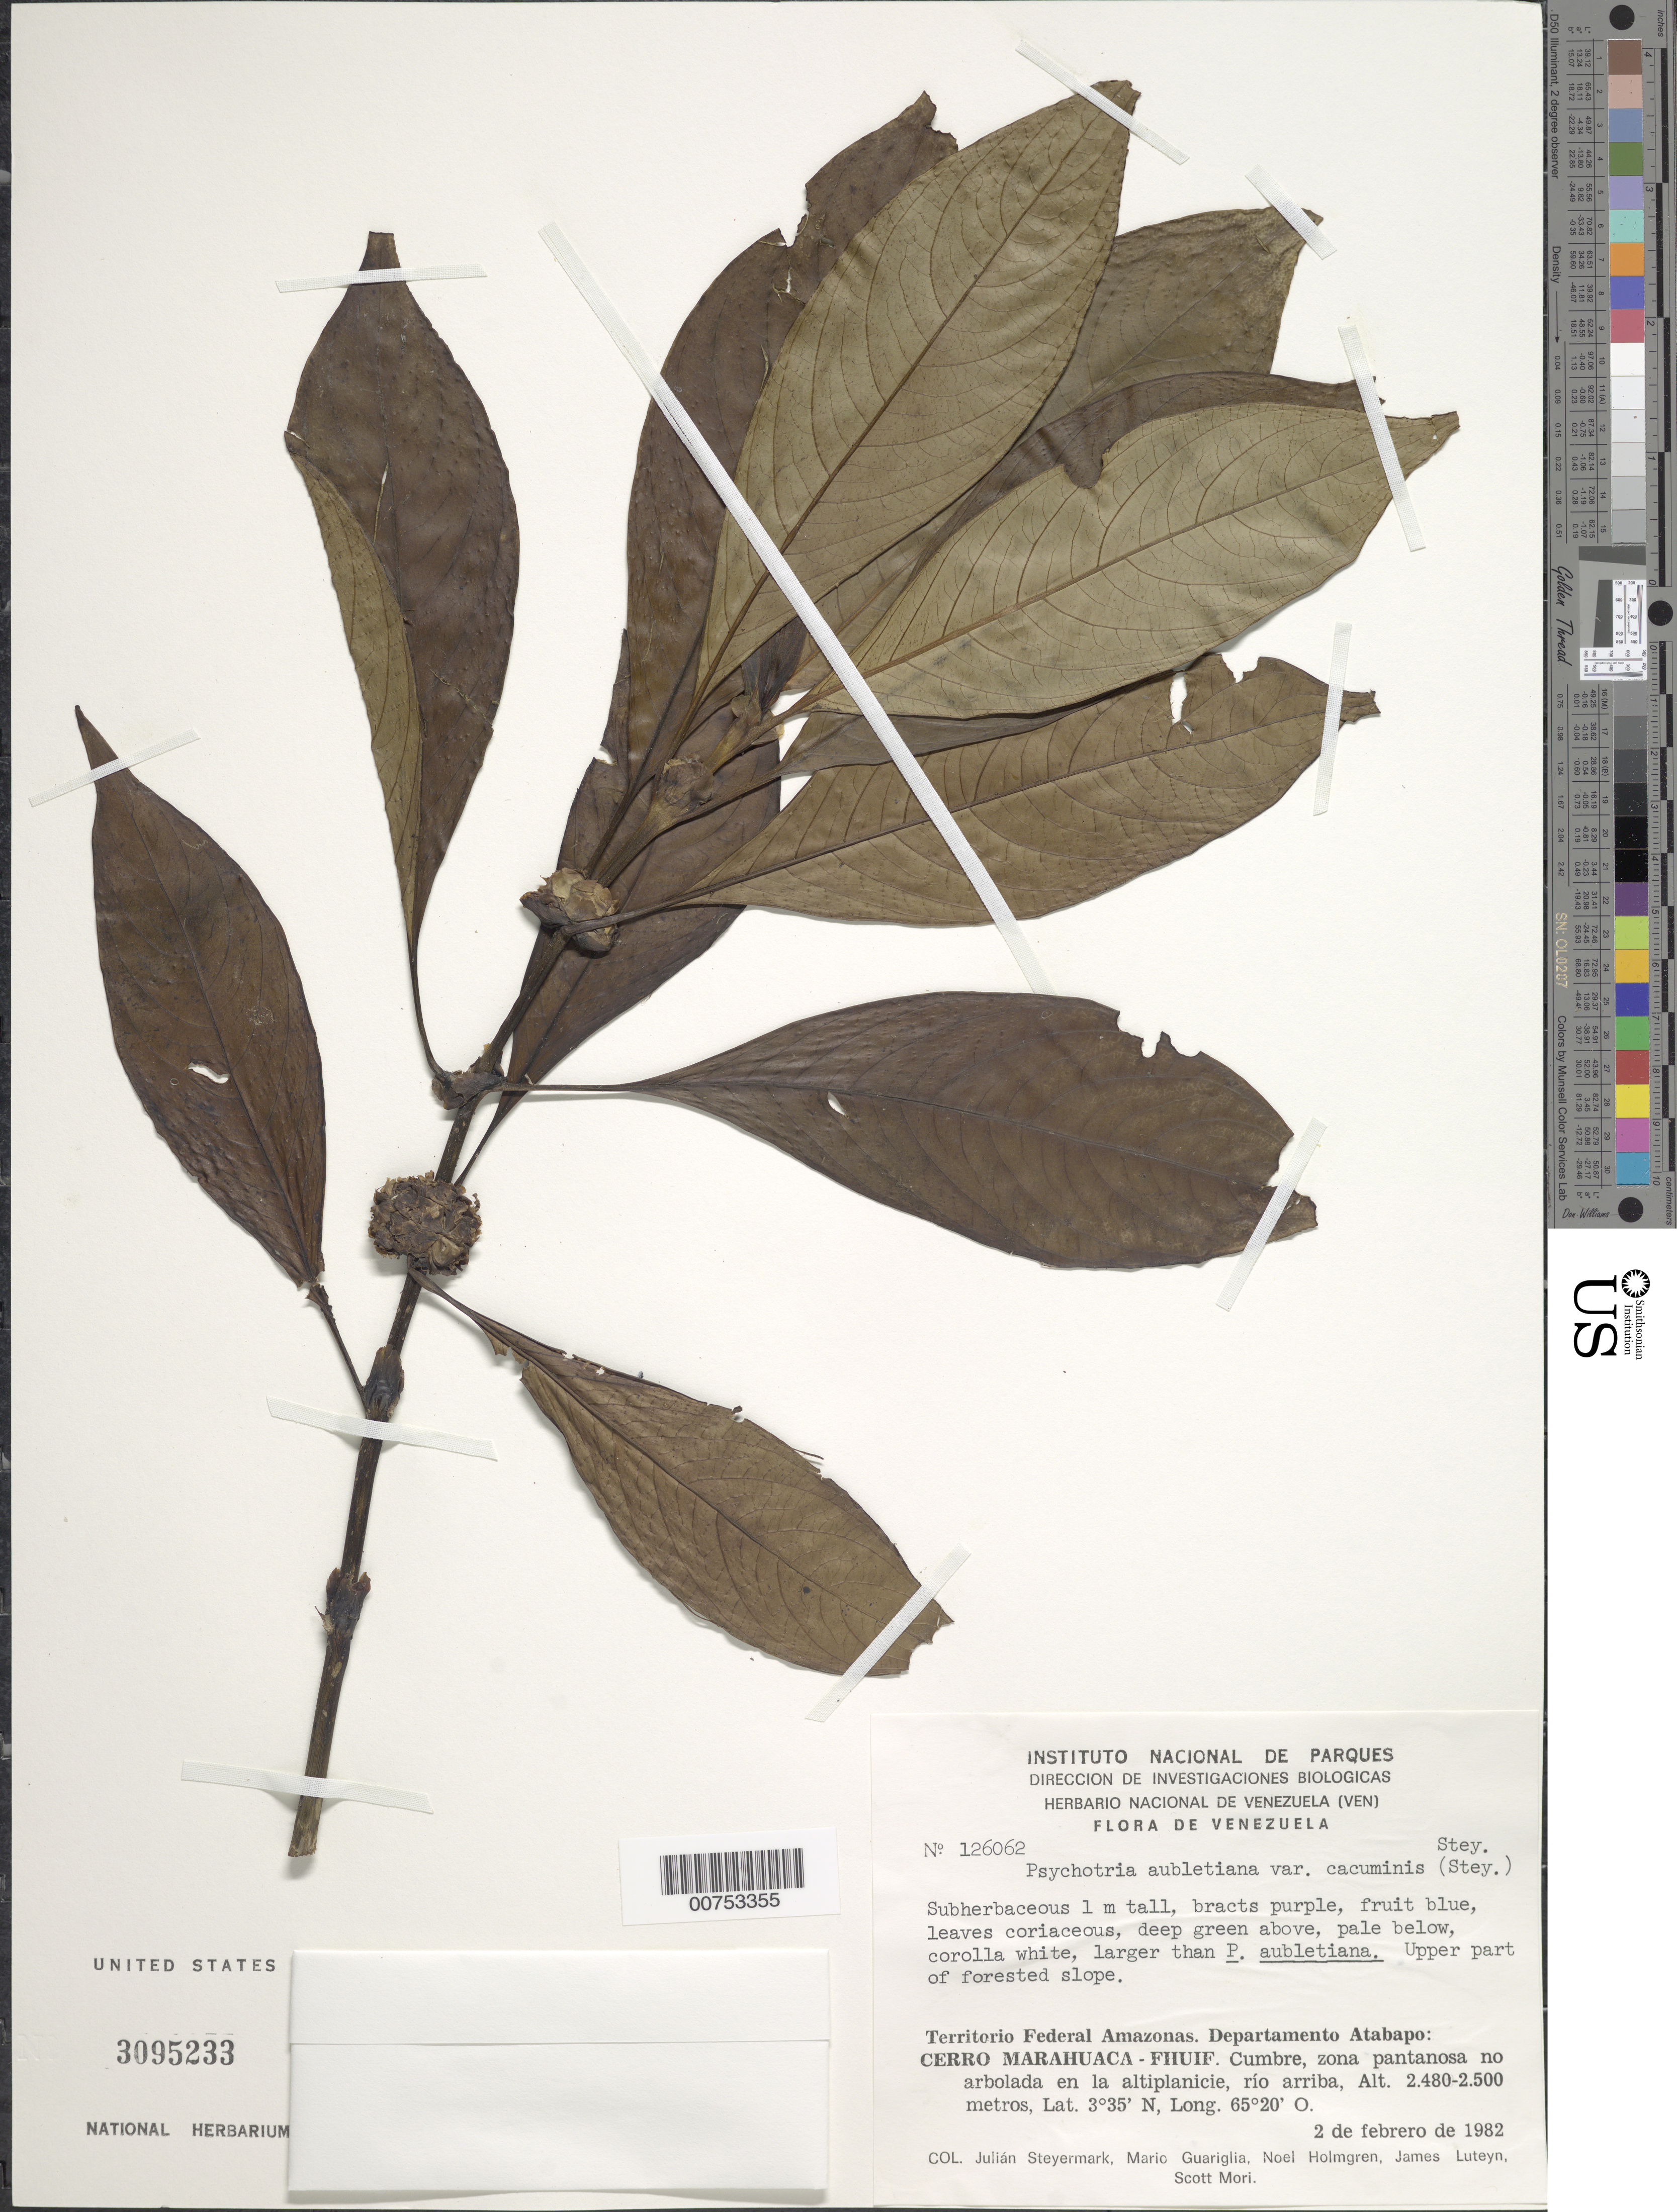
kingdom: Plantae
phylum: Tracheophyta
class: Magnoliopsida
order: Gentianales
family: Rubiaceae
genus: Psychotria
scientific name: Psychotria aubletiana var. cacuminis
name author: (Steyerm.) Steyerm.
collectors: J. Steyermark, M. Guariglia P., N. H. Holmgren, J. L. Luteyn & S. Mori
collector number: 126062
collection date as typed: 1-Feb-82 to 2-Feb-82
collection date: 1982-02-01/1982-02-02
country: Venezuela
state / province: Amazonas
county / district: Atabapo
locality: Cerro Marahuaca - FHUIF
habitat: Zona pantanosa no arbolada en la altiplanicie, río arriba; upper part of forest slope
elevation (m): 2480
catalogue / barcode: US 3095233